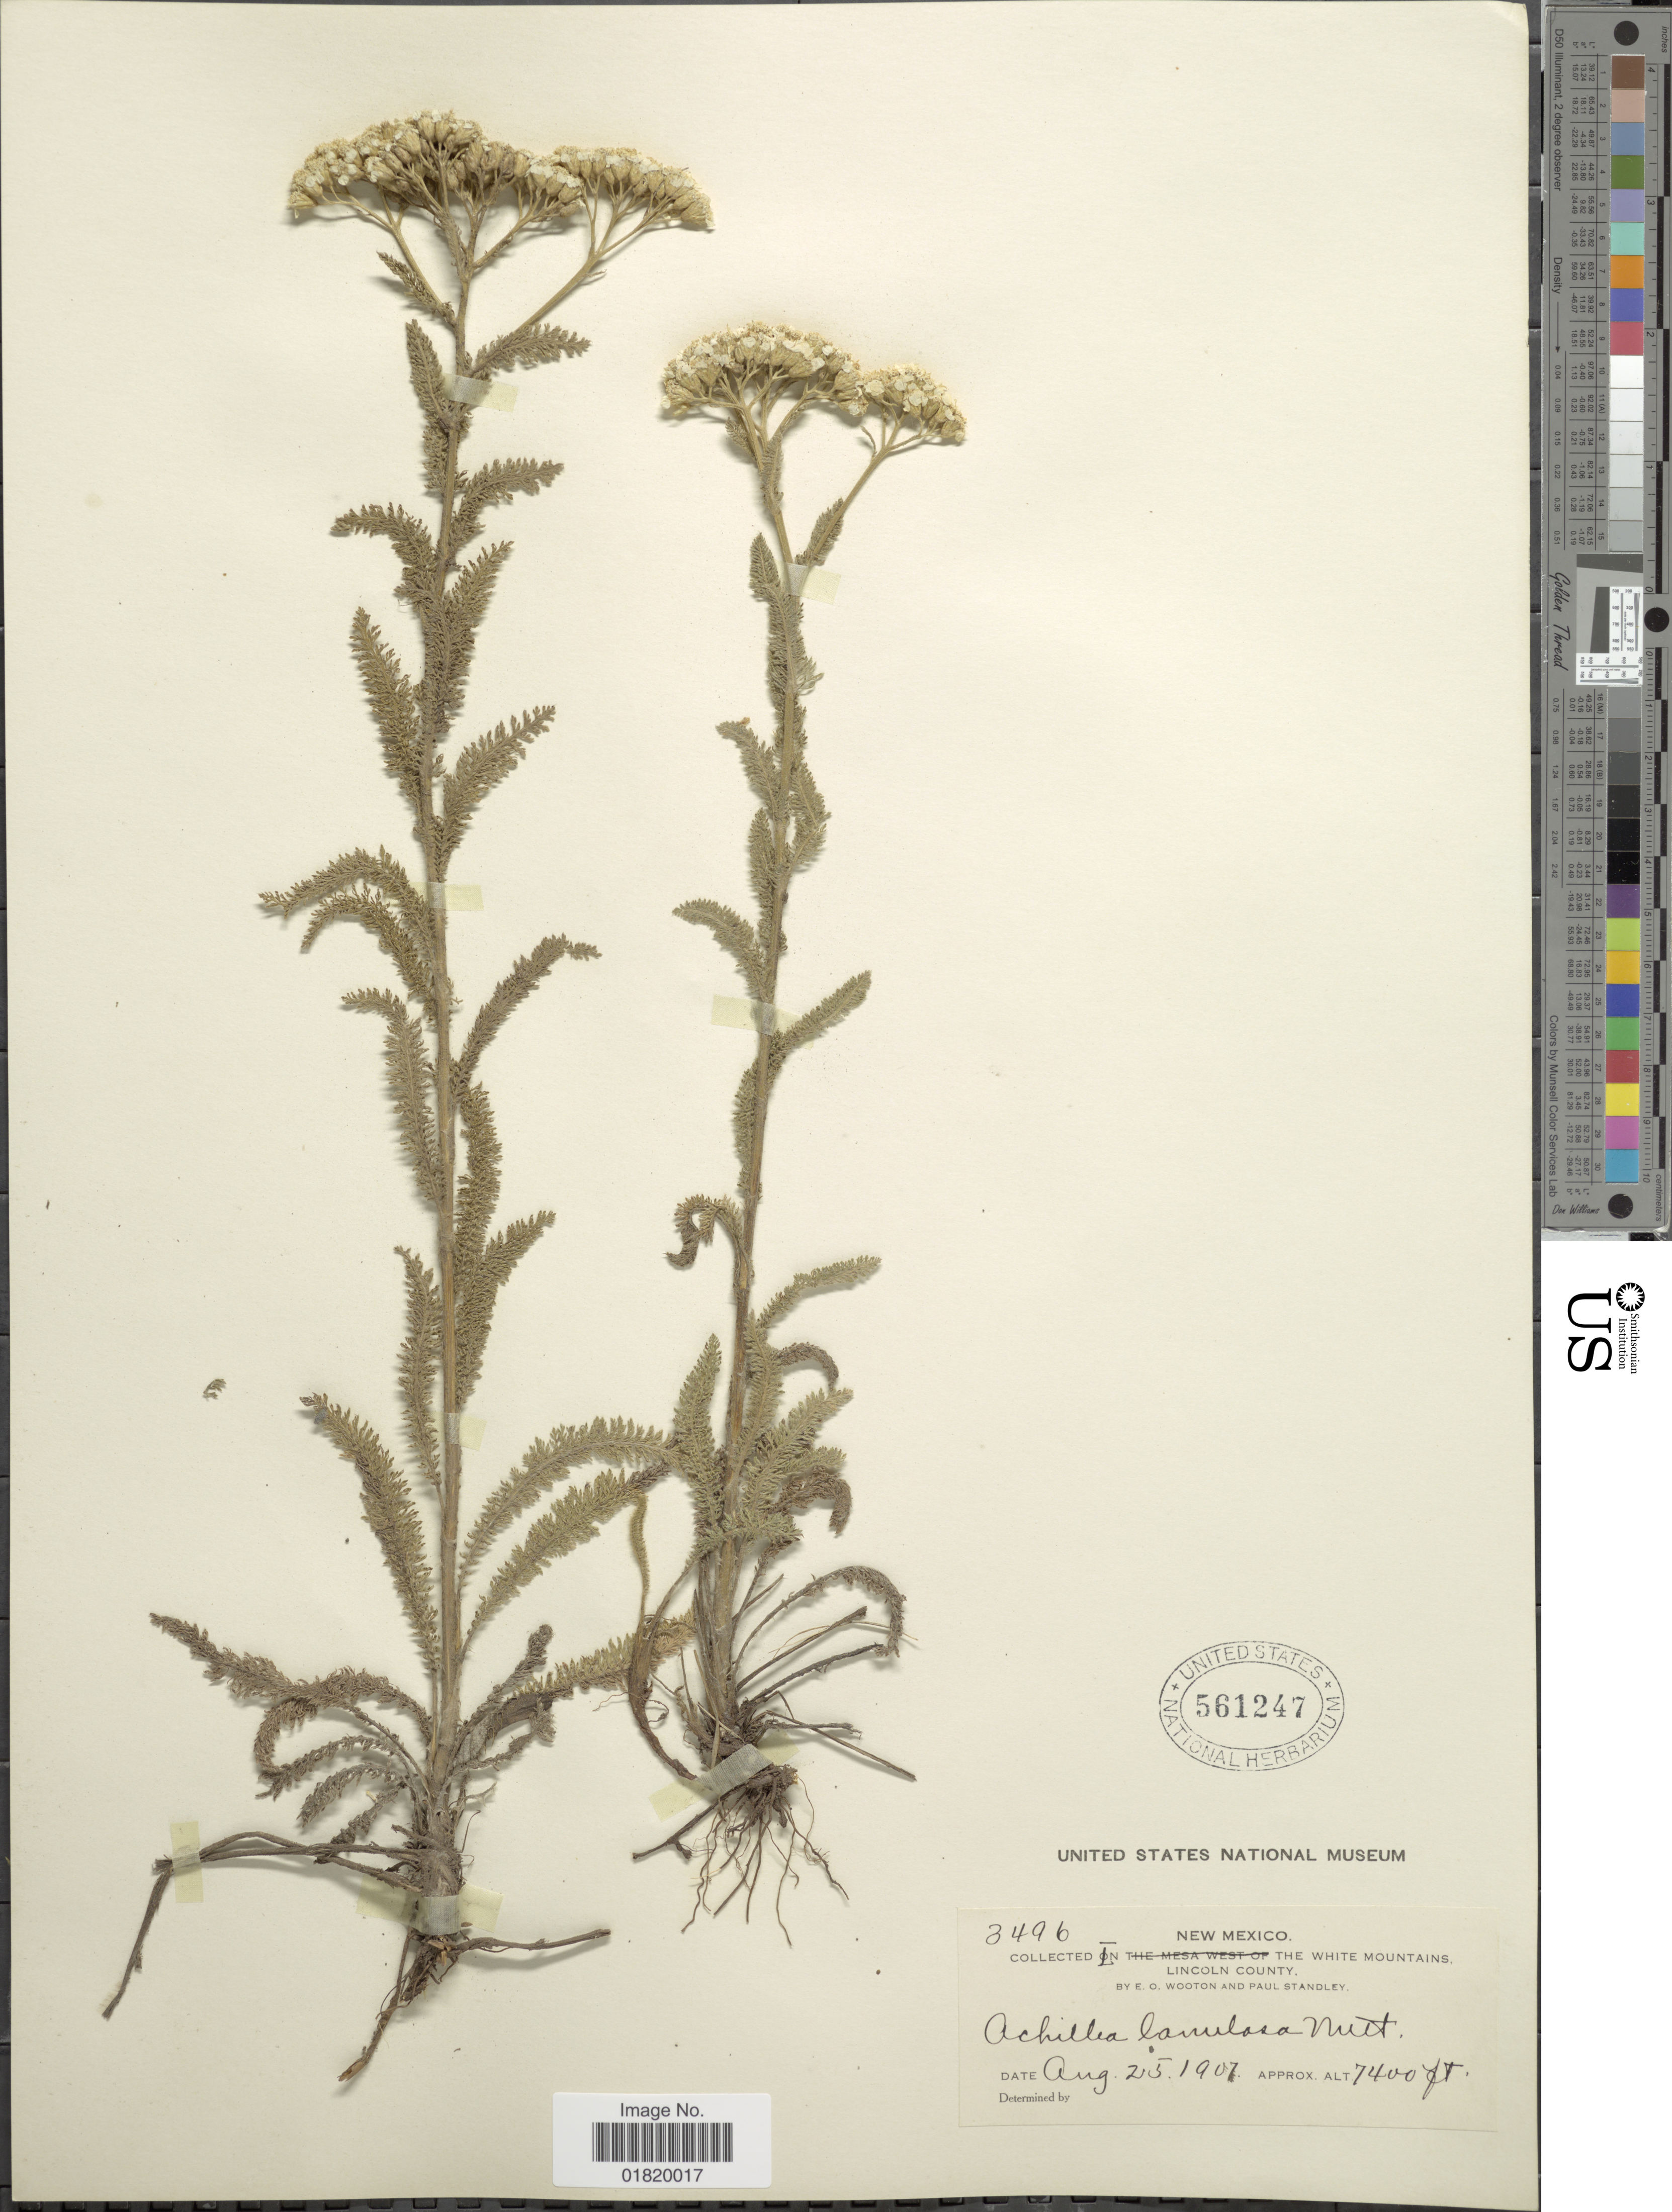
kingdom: Plantae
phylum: Tracheophyta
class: Magnoliopsida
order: Asterales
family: Asteraceae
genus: Achillea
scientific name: Achillea lanulosa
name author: Nutt.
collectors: E. O. Wooton & P. C. Standley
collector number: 3496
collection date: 1907-08-25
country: United States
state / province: New Mexico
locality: In The White Mountains, Lincoln County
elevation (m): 2256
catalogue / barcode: US 561247